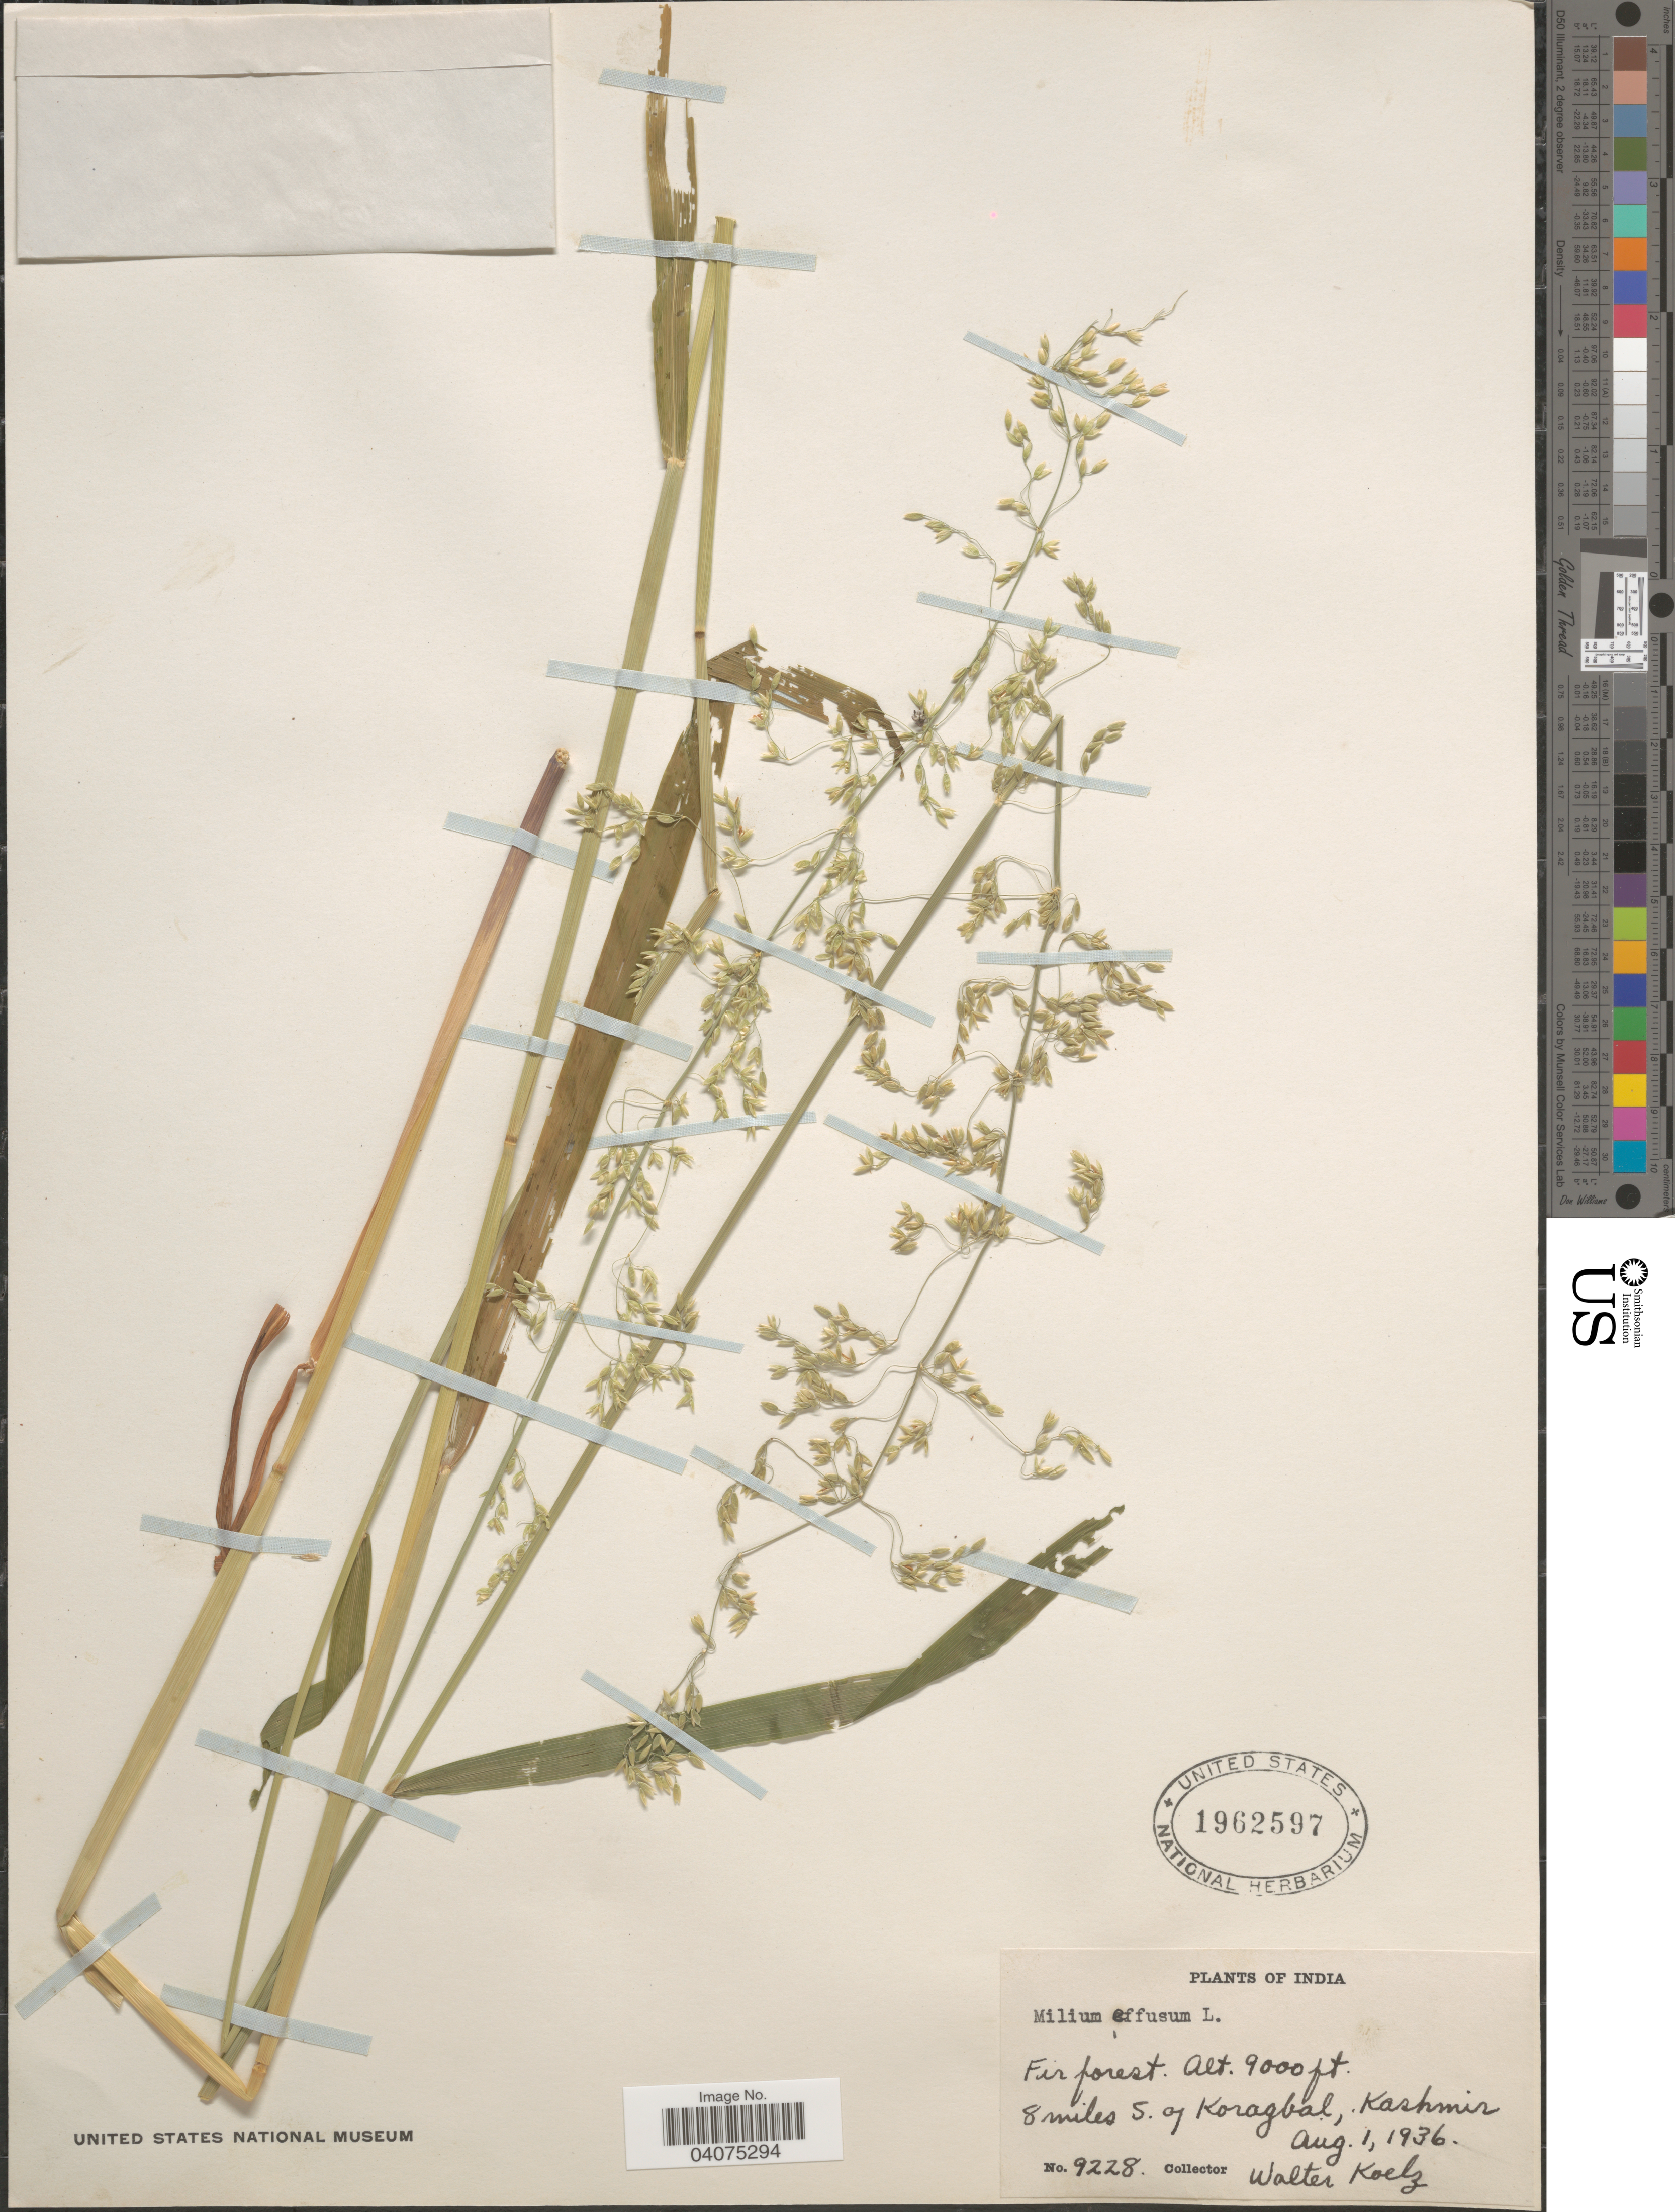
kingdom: Plantae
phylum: Tracheophyta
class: Liliopsida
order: Poales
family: Poaceae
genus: Milium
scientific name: Milium effusum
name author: L.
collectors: W. N. Koelz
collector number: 9228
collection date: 1936-08-01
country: India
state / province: Jammu and Kashmir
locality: Fir forest. 8 miles S. of Koragbal.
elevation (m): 2743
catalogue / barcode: US 1962597